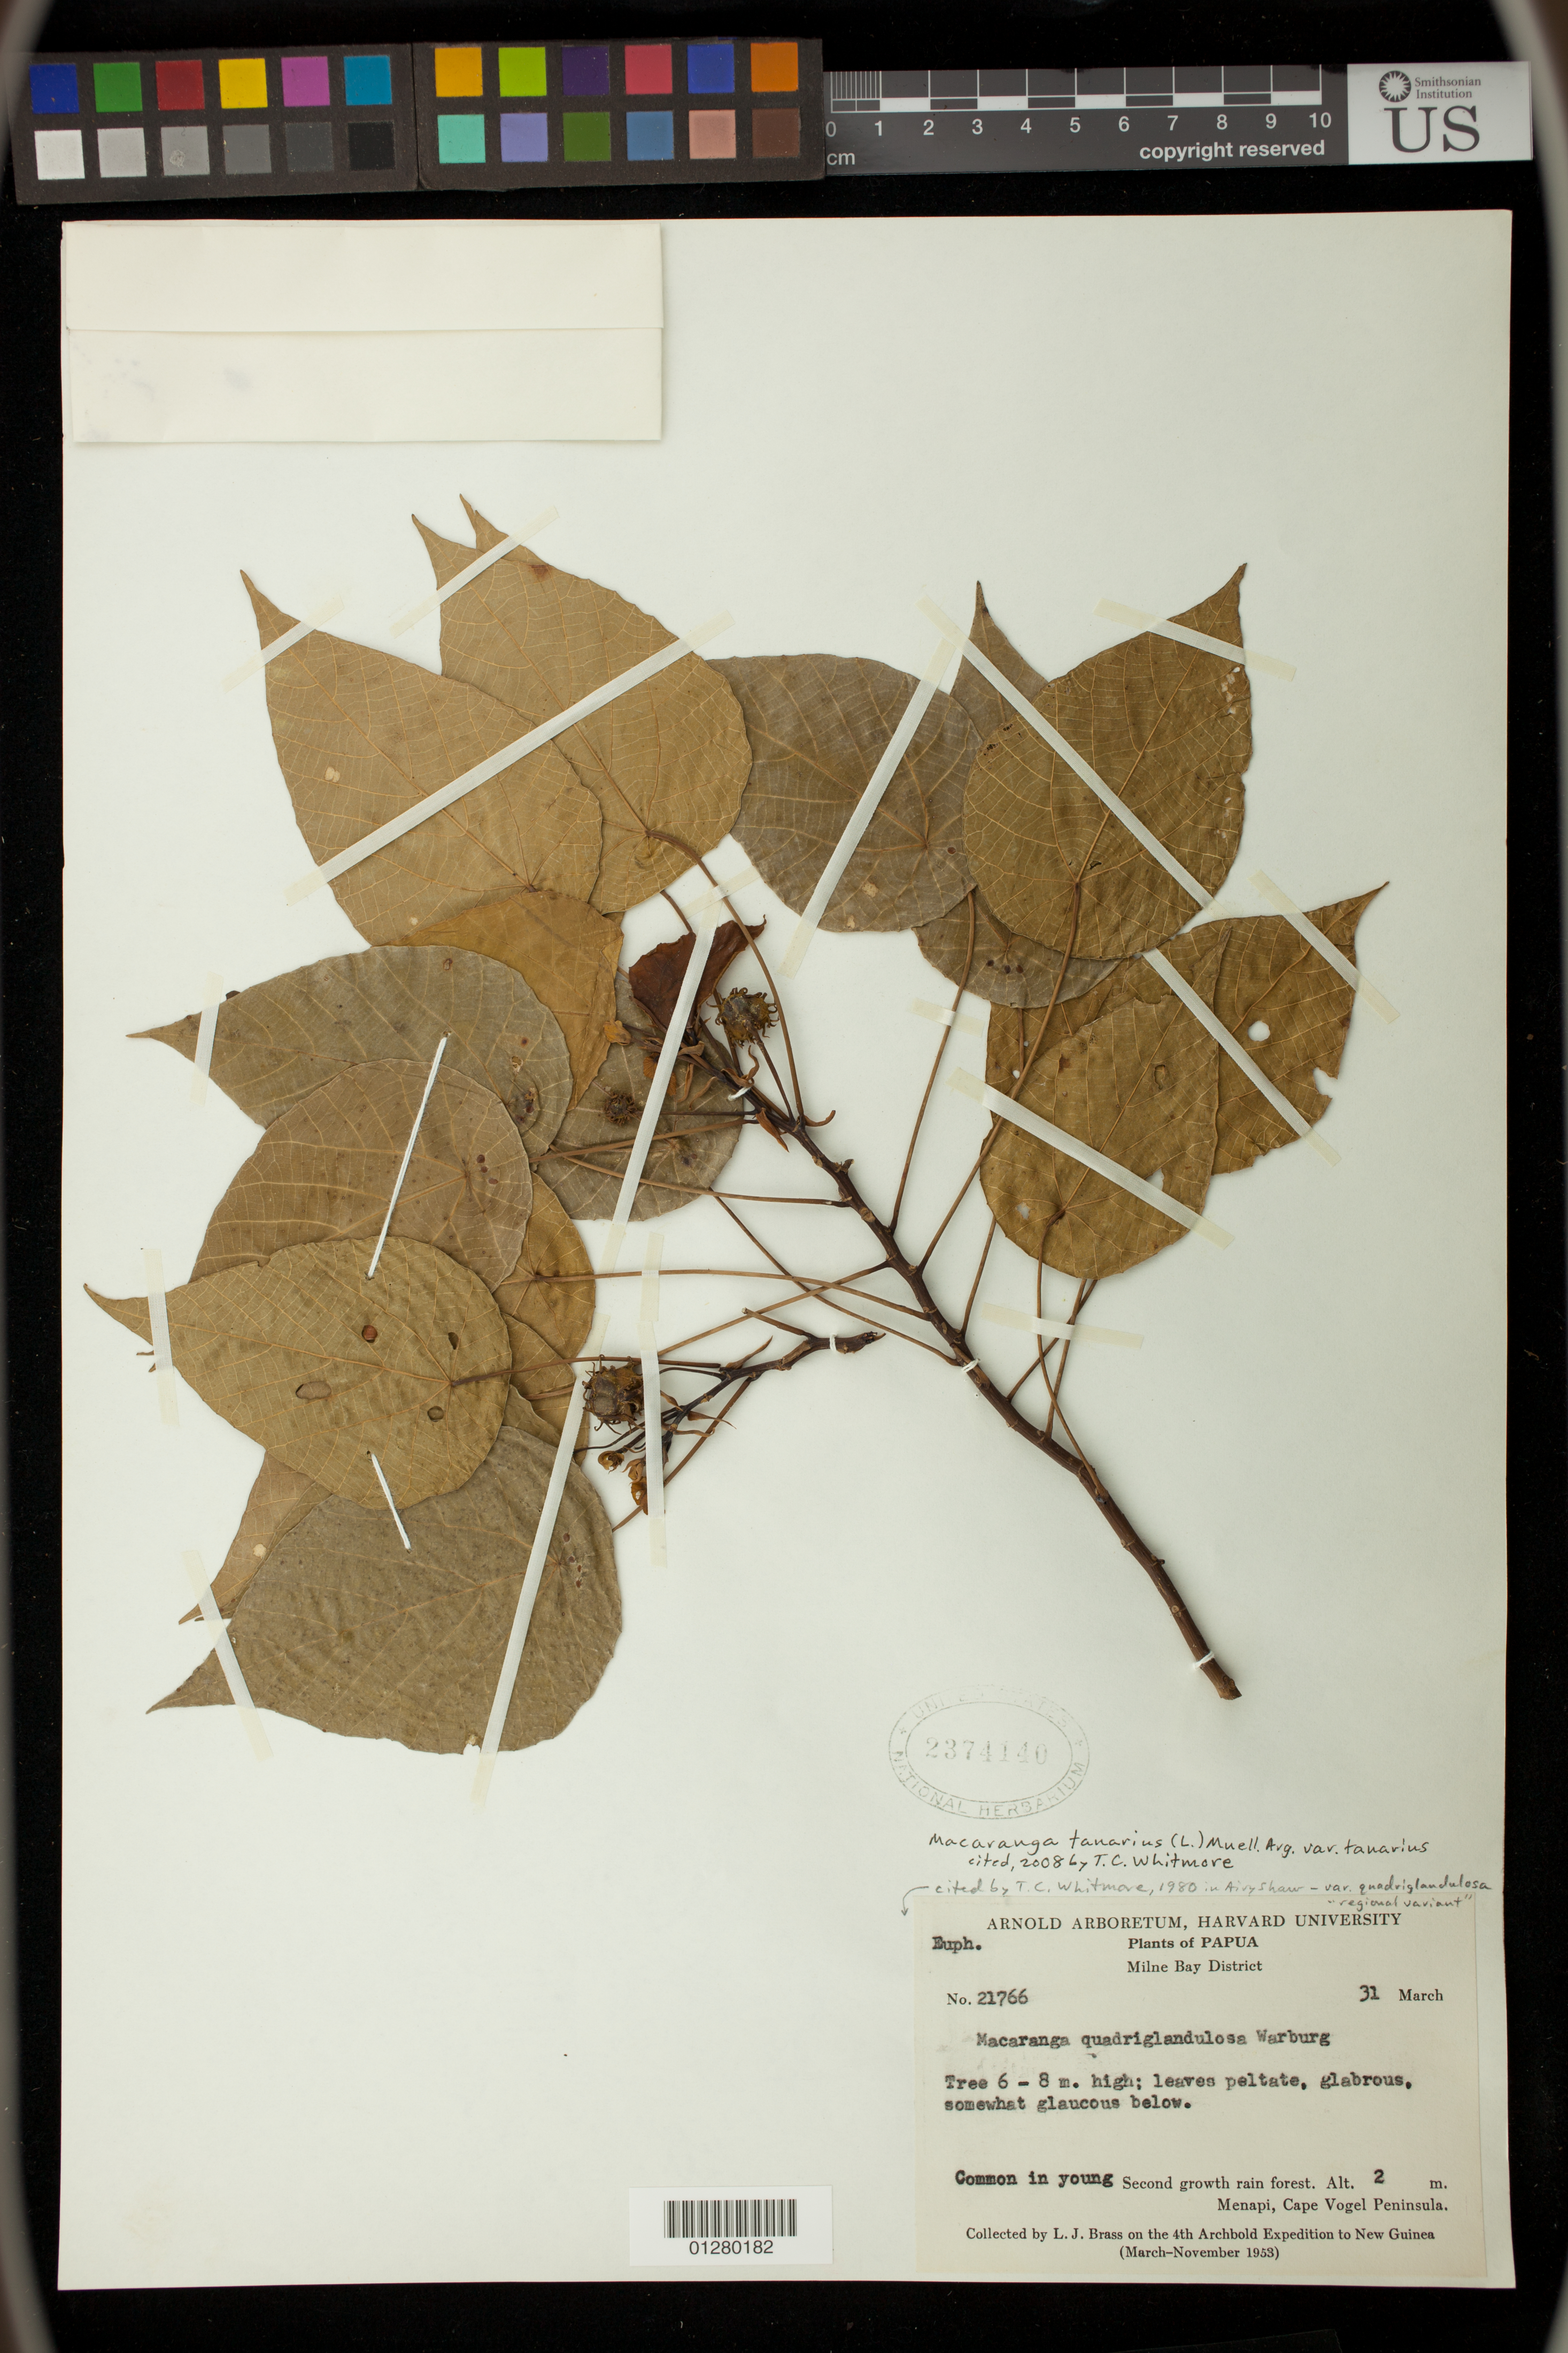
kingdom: Plantae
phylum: Tracheophyta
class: Magnoliopsida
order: Malpighiales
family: Euphorbiaceae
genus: Macaranga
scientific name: Macaranga tanarius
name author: (L.) Müll. Arg.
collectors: L. J. Brass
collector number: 21766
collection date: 1953-03-31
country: Papua New Guinea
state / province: Milne Bay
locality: Menapi, Cape Vogel penisula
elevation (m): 2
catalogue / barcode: US 2374140